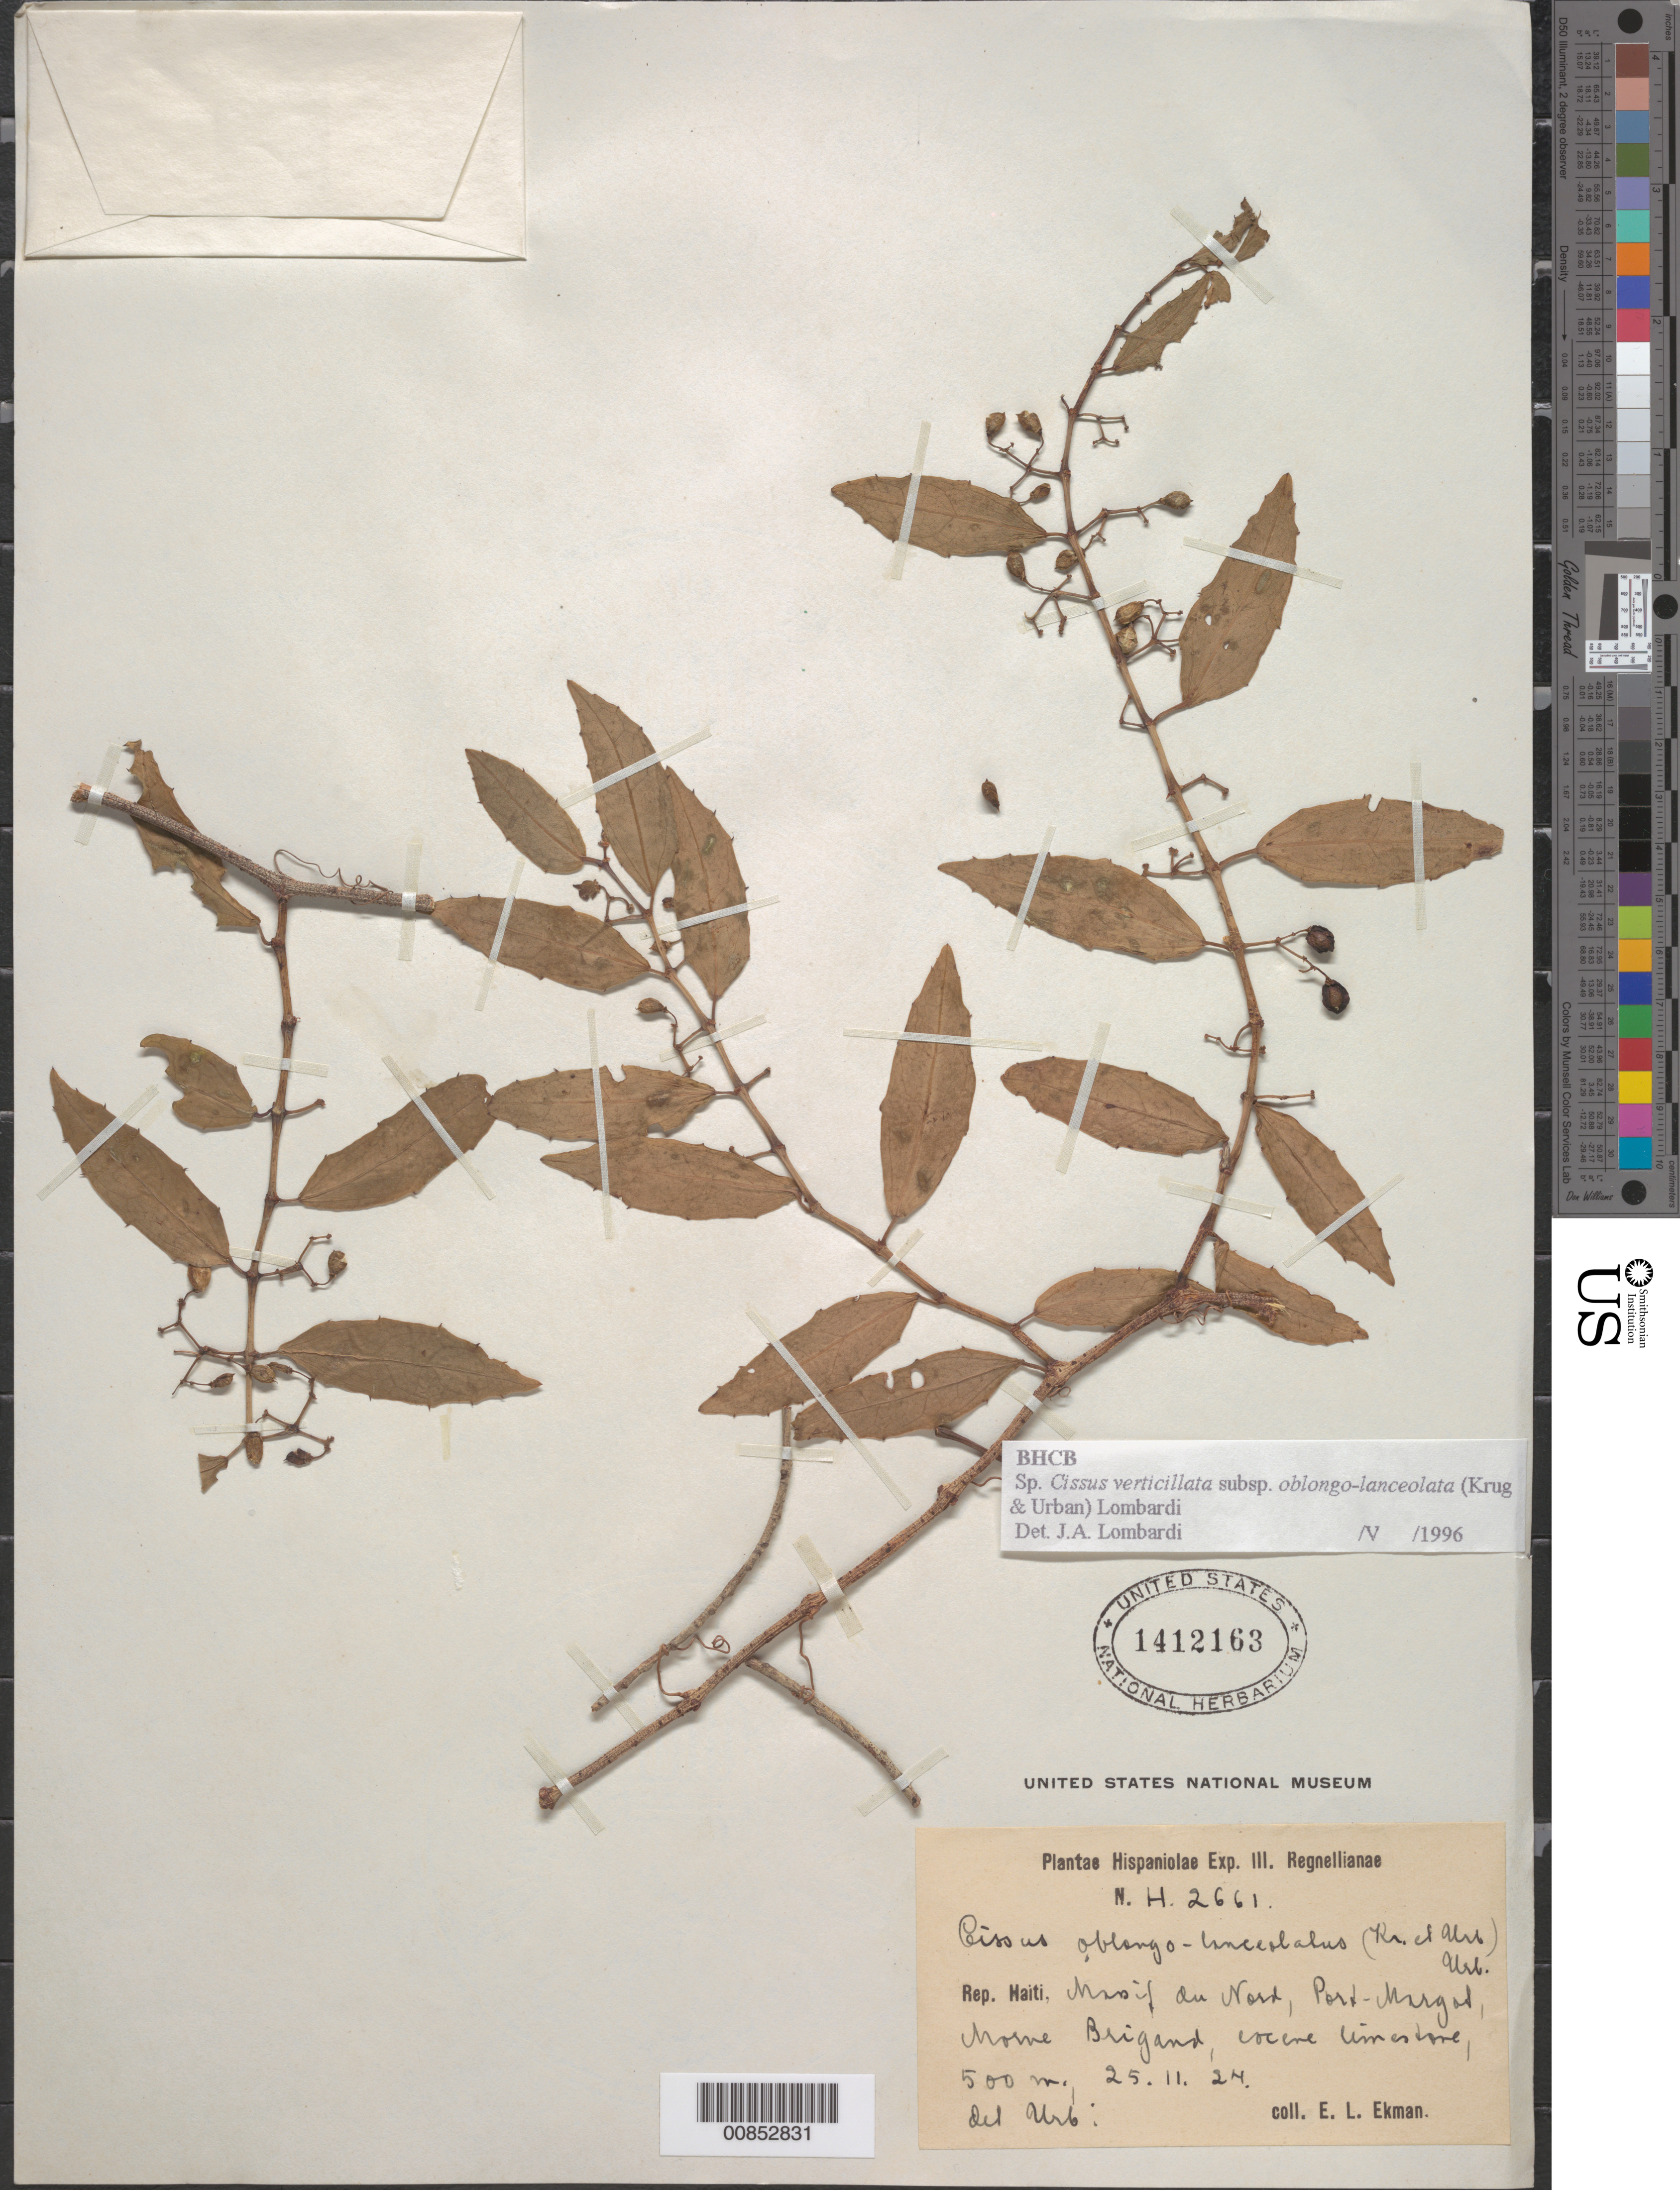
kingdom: Plantae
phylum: Tracheophyta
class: Magnoliopsida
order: Vitales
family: Vitaceae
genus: Cissus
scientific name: Cissus verticillata subsp. oblongolanceolata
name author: (Krug & Urb.) Lombardi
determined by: Lombardi, Julio A.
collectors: E. L. Ekman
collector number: H 2661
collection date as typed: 25 Nov 1924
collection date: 1924-11-25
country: Haiti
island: Hispaniola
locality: Massif du Nord, Port-Margot, Morne Brigand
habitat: Eocene limestone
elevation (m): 500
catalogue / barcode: US 1412163